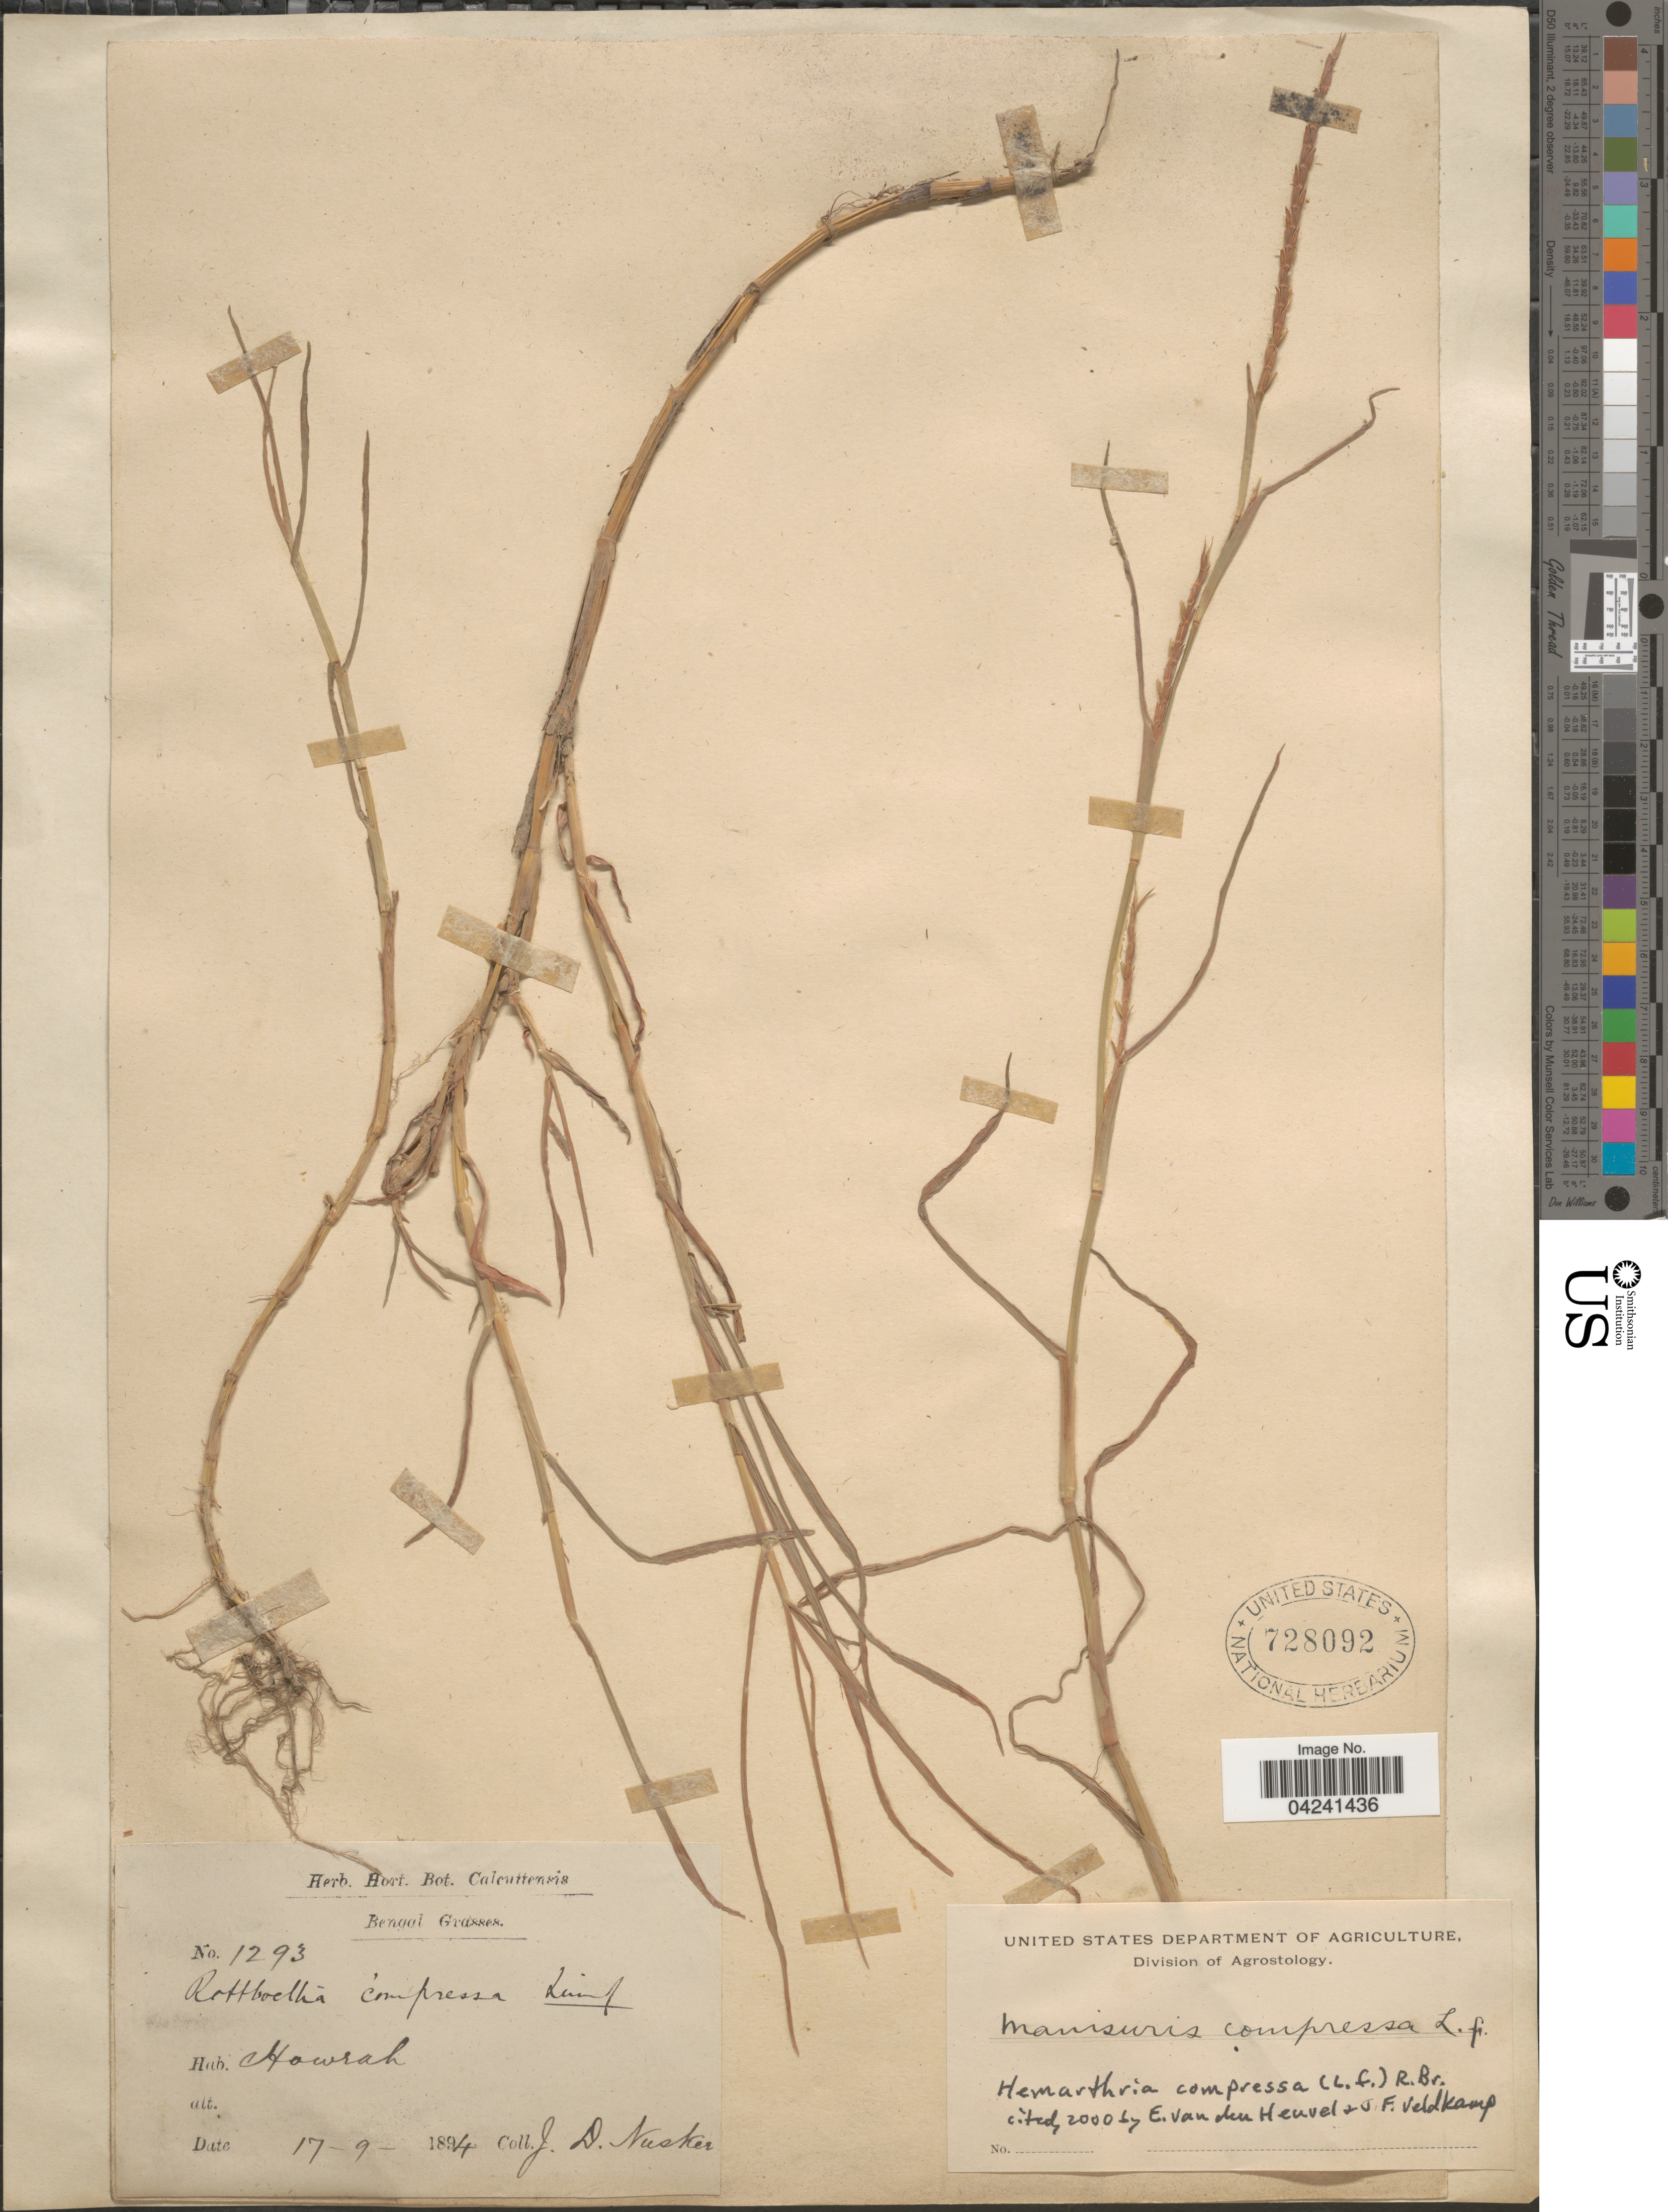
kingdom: Plantae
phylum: Tracheophyta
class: Liliopsida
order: Poales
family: Poaceae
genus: Hemarthria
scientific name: Hemarthria compressa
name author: (L.) R. Br.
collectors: J. Nusker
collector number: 1293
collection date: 1894-09-17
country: India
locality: Bengal. Howrah.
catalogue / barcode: US 728092